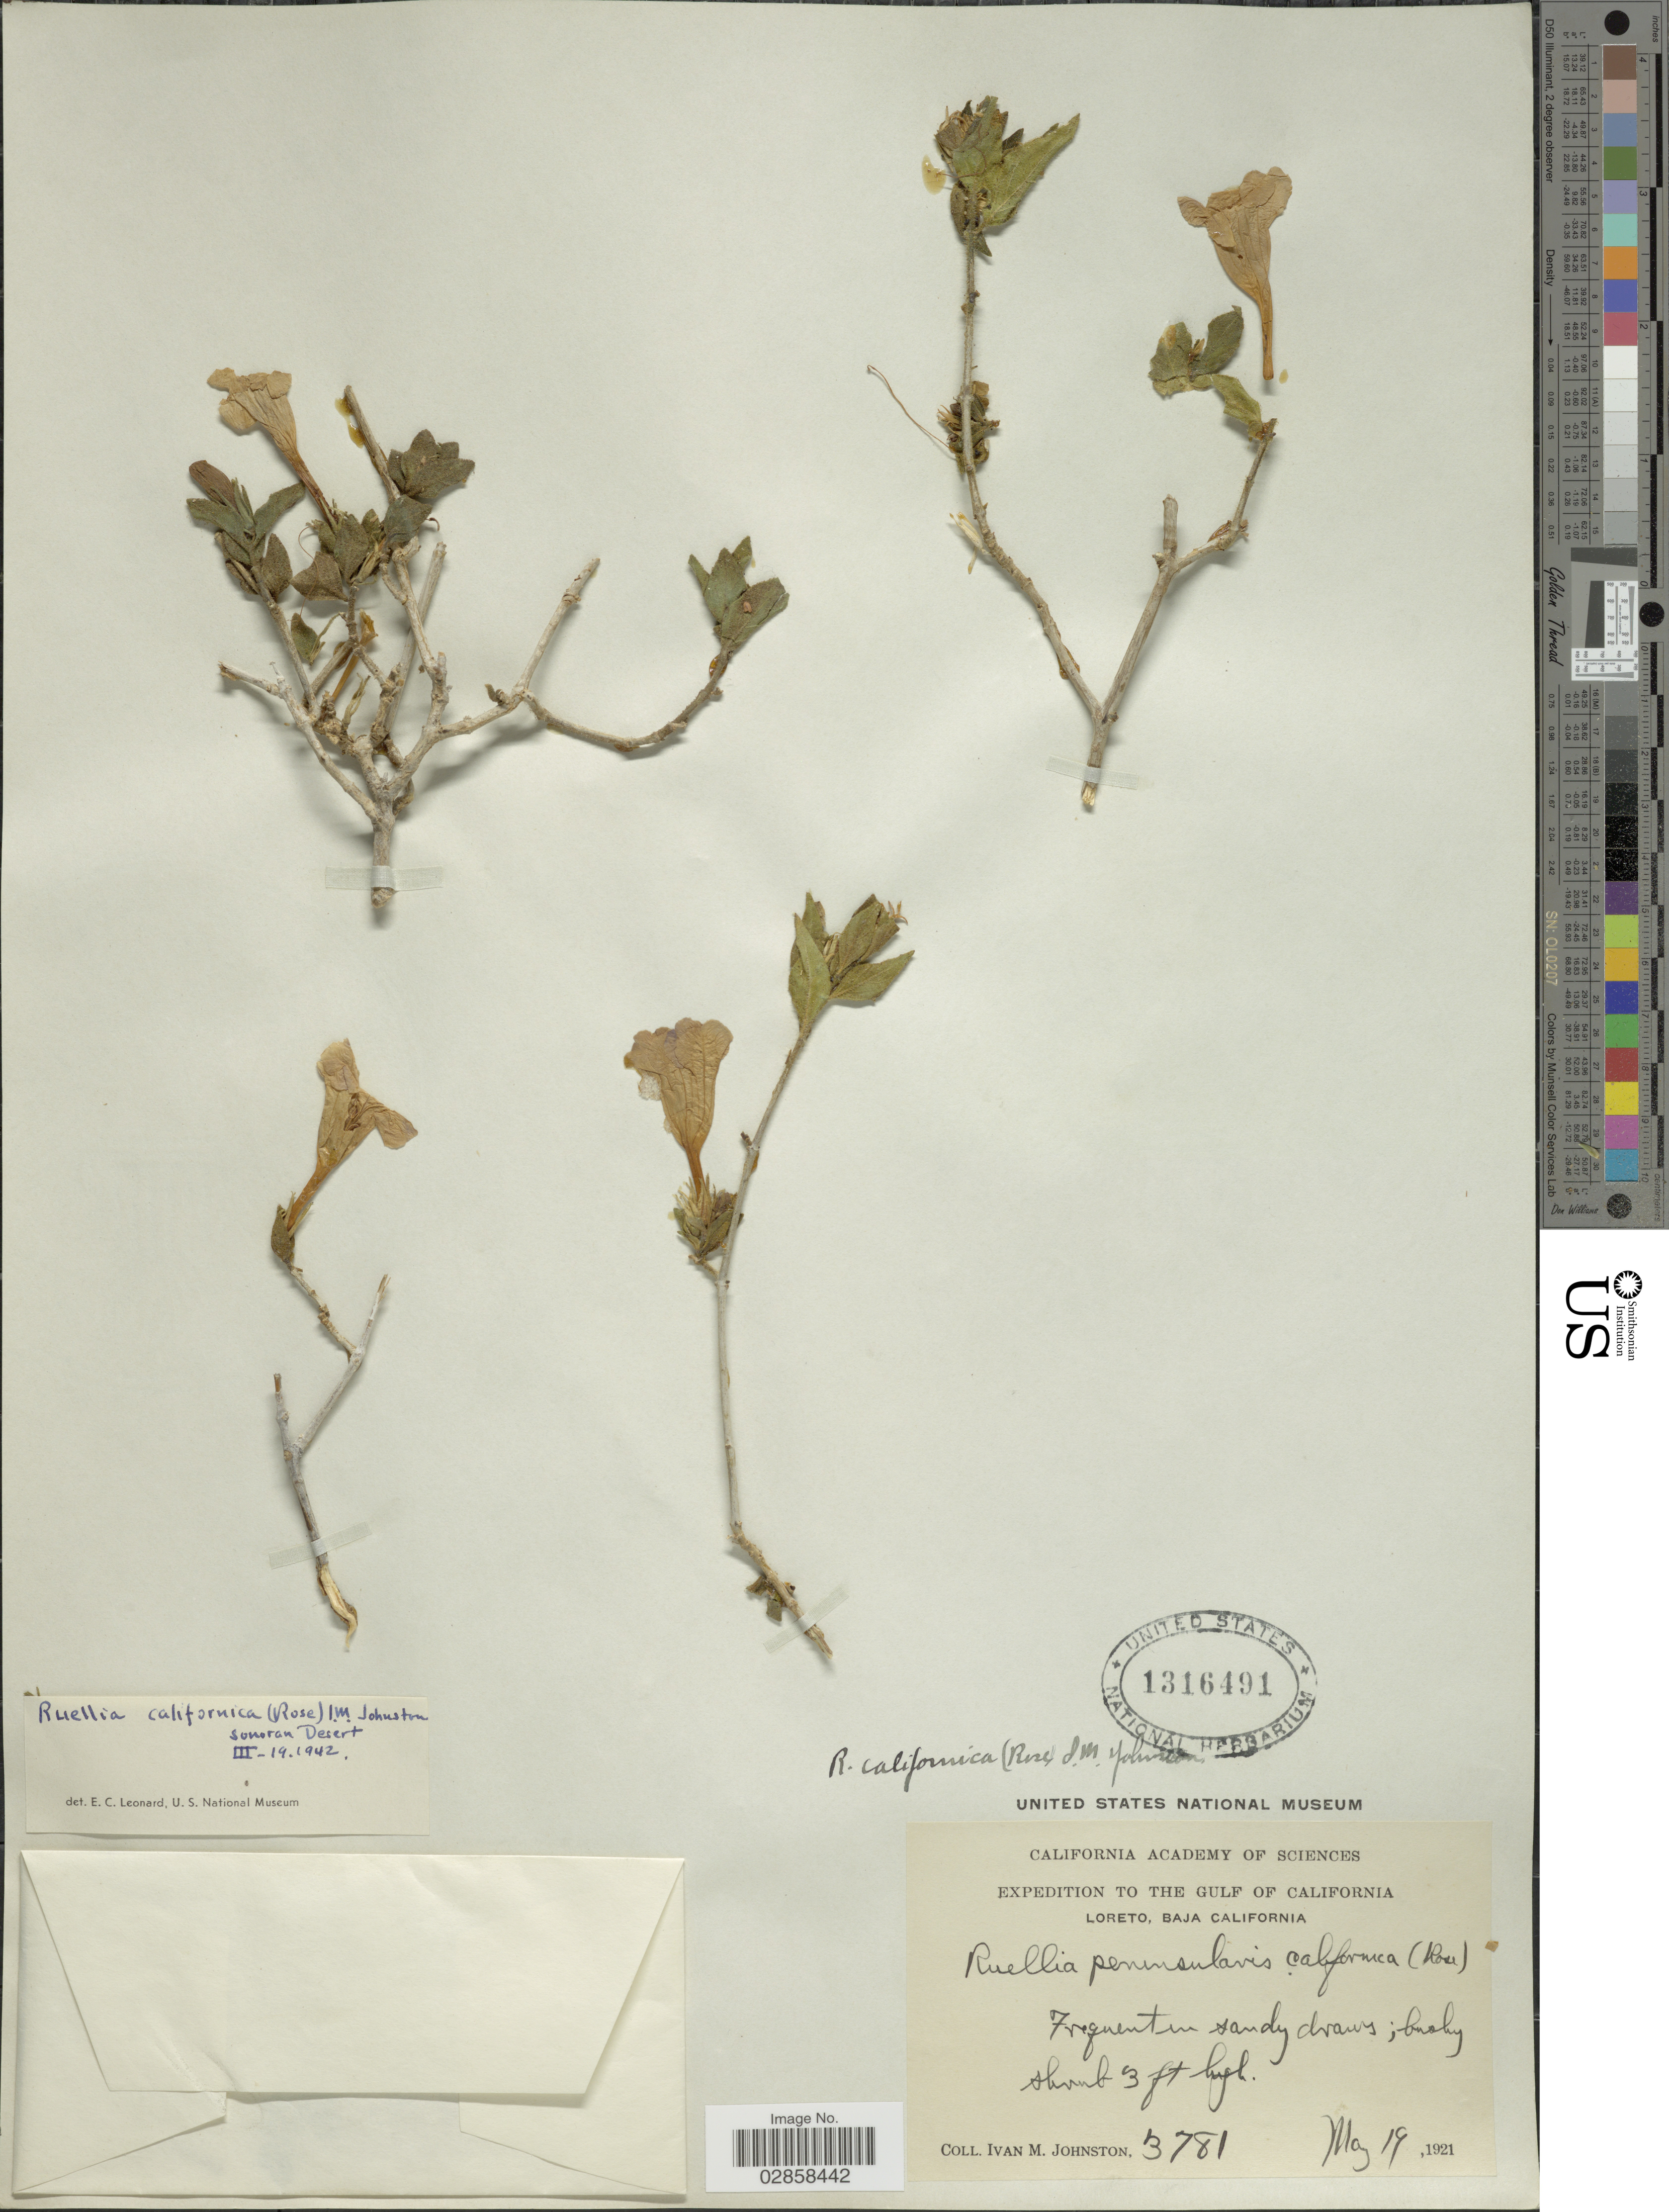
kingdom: Plantae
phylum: Tracheophyta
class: Magnoliopsida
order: Lamiales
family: Acanthaceae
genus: Ruellia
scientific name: Ruellia californica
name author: (Rose) I.M. Johnst.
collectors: I.M. Johnston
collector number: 3781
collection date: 1921-05-19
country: Mexico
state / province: Baja California Sur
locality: The Gulf of California. Loreto, Baja California.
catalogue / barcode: US 1316491